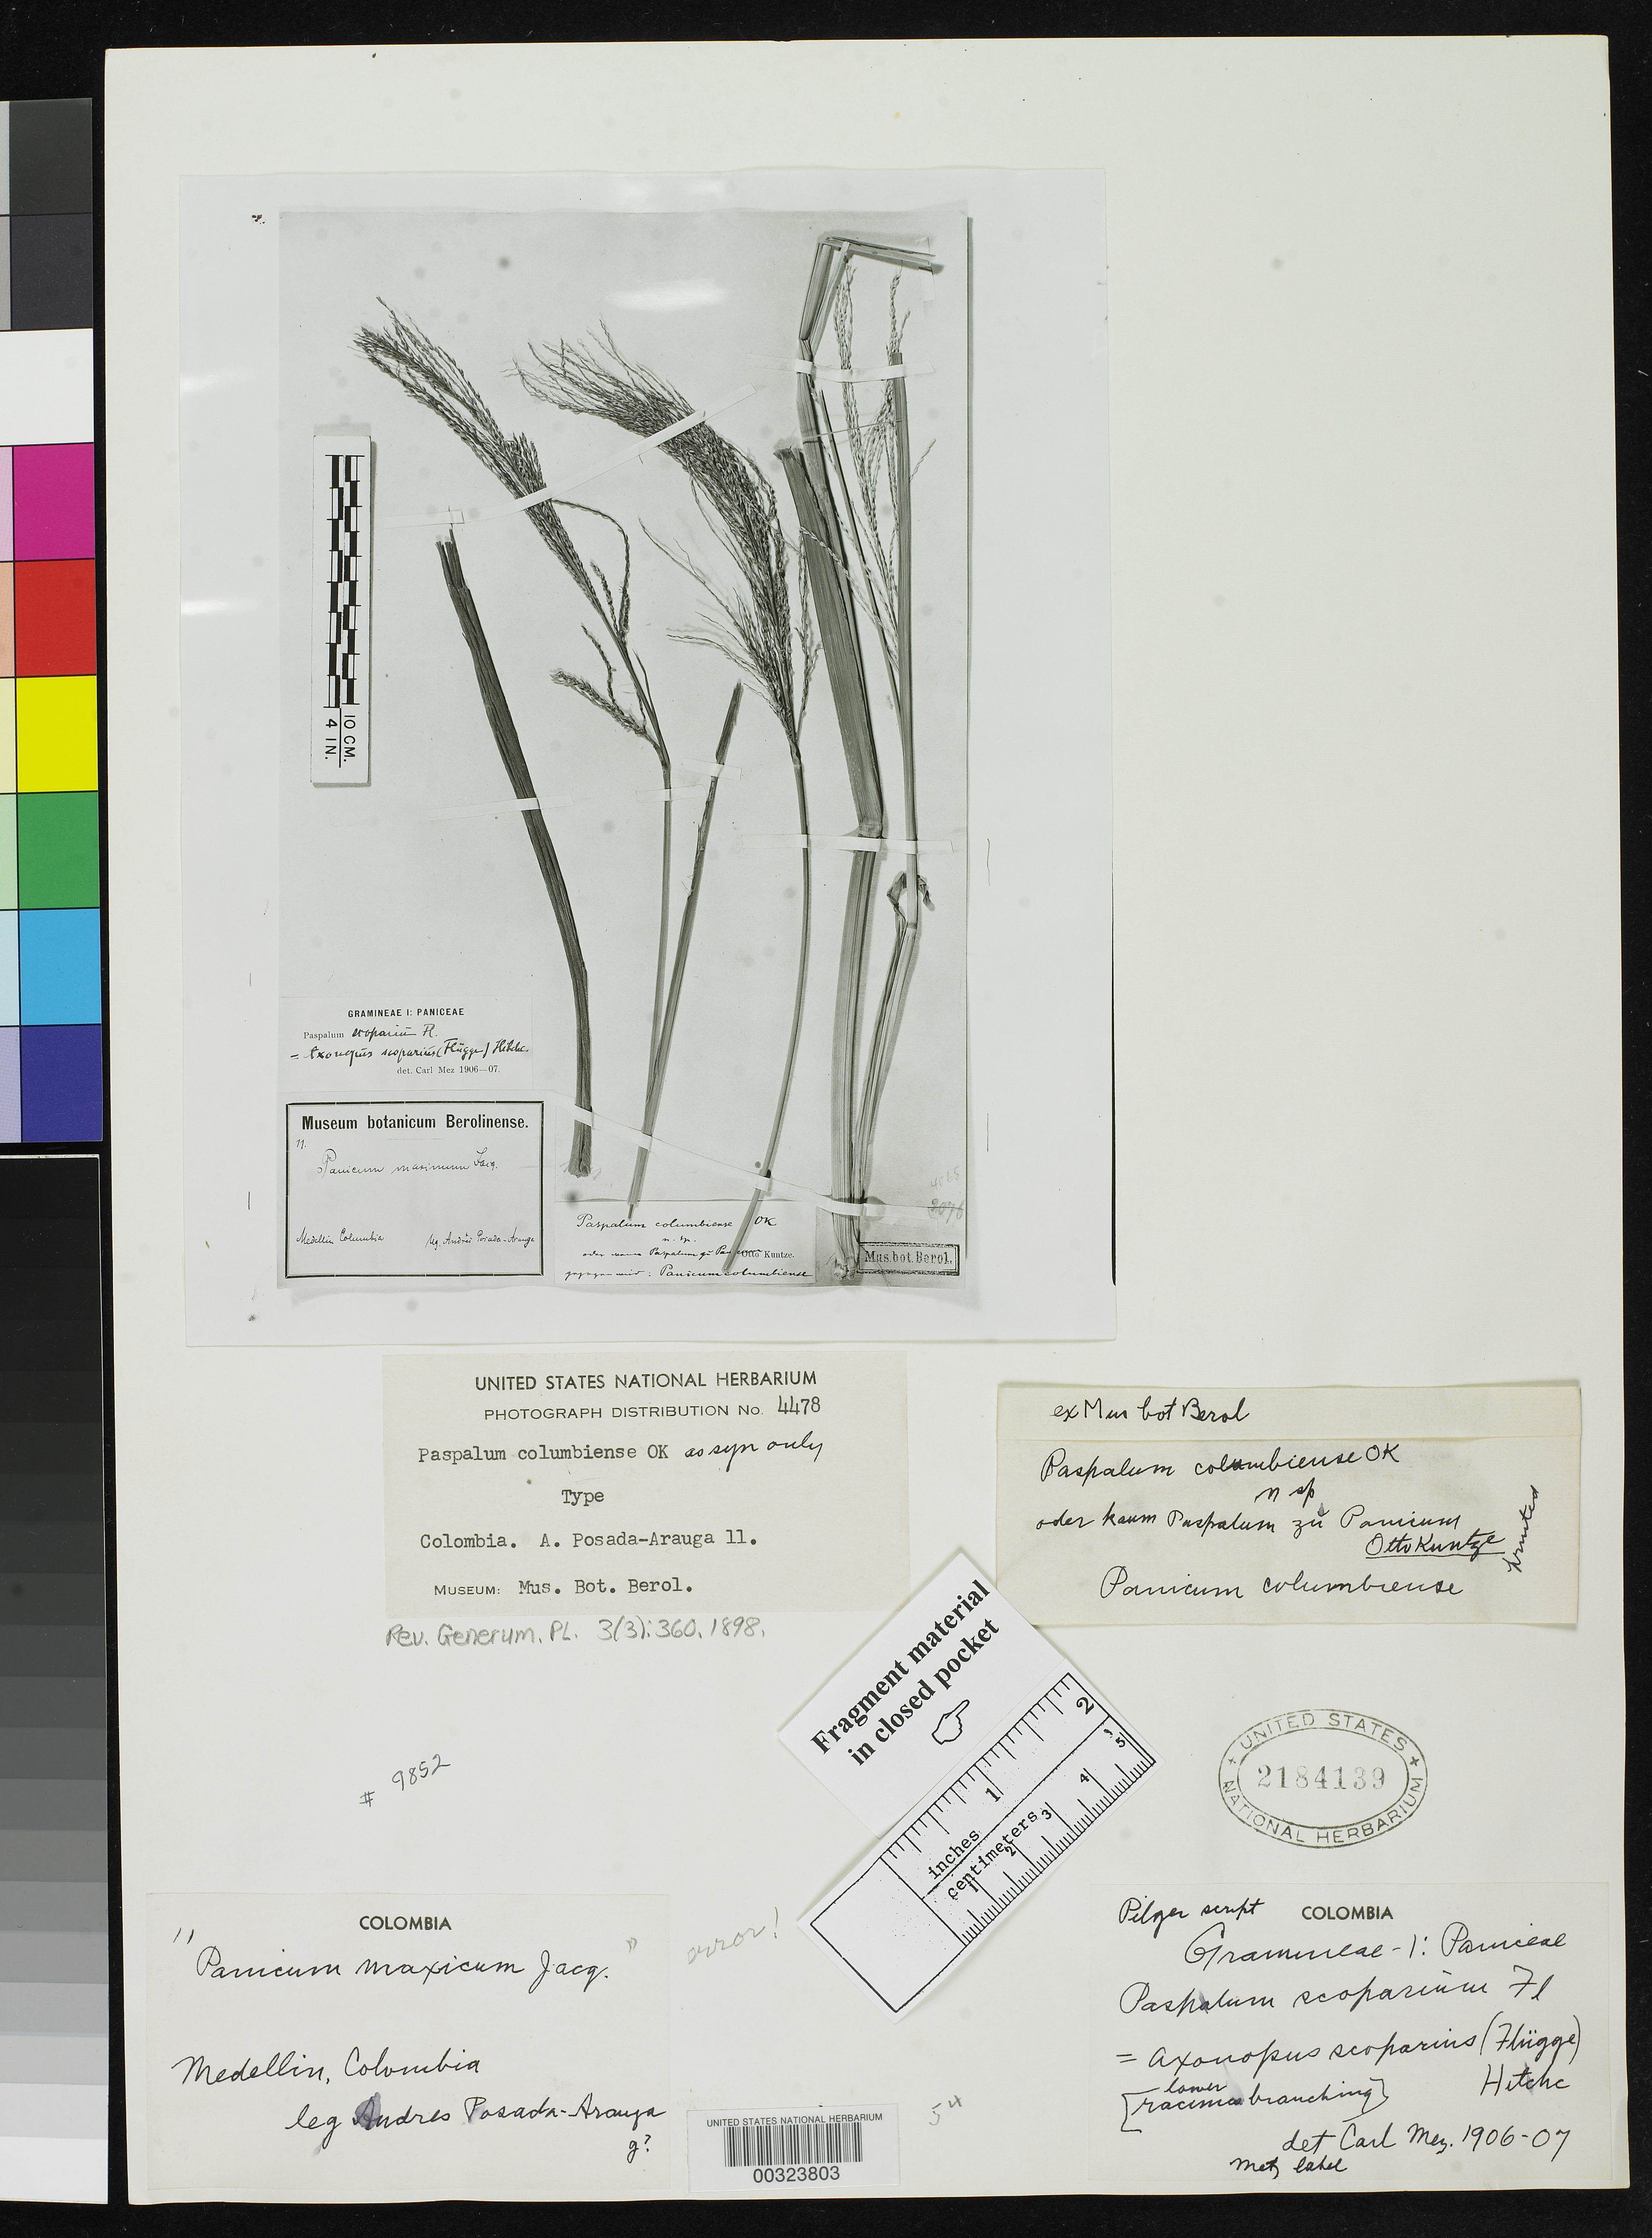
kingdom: Plantae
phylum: Tracheophyta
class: Liliopsida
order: Poales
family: Poaceae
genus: Paspalum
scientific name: Paspalum columbiense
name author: Kuntze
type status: Possible Isotype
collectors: A. Posada-Arauga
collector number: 11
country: Colombia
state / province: Antioquia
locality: Medellin.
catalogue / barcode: US 2184139